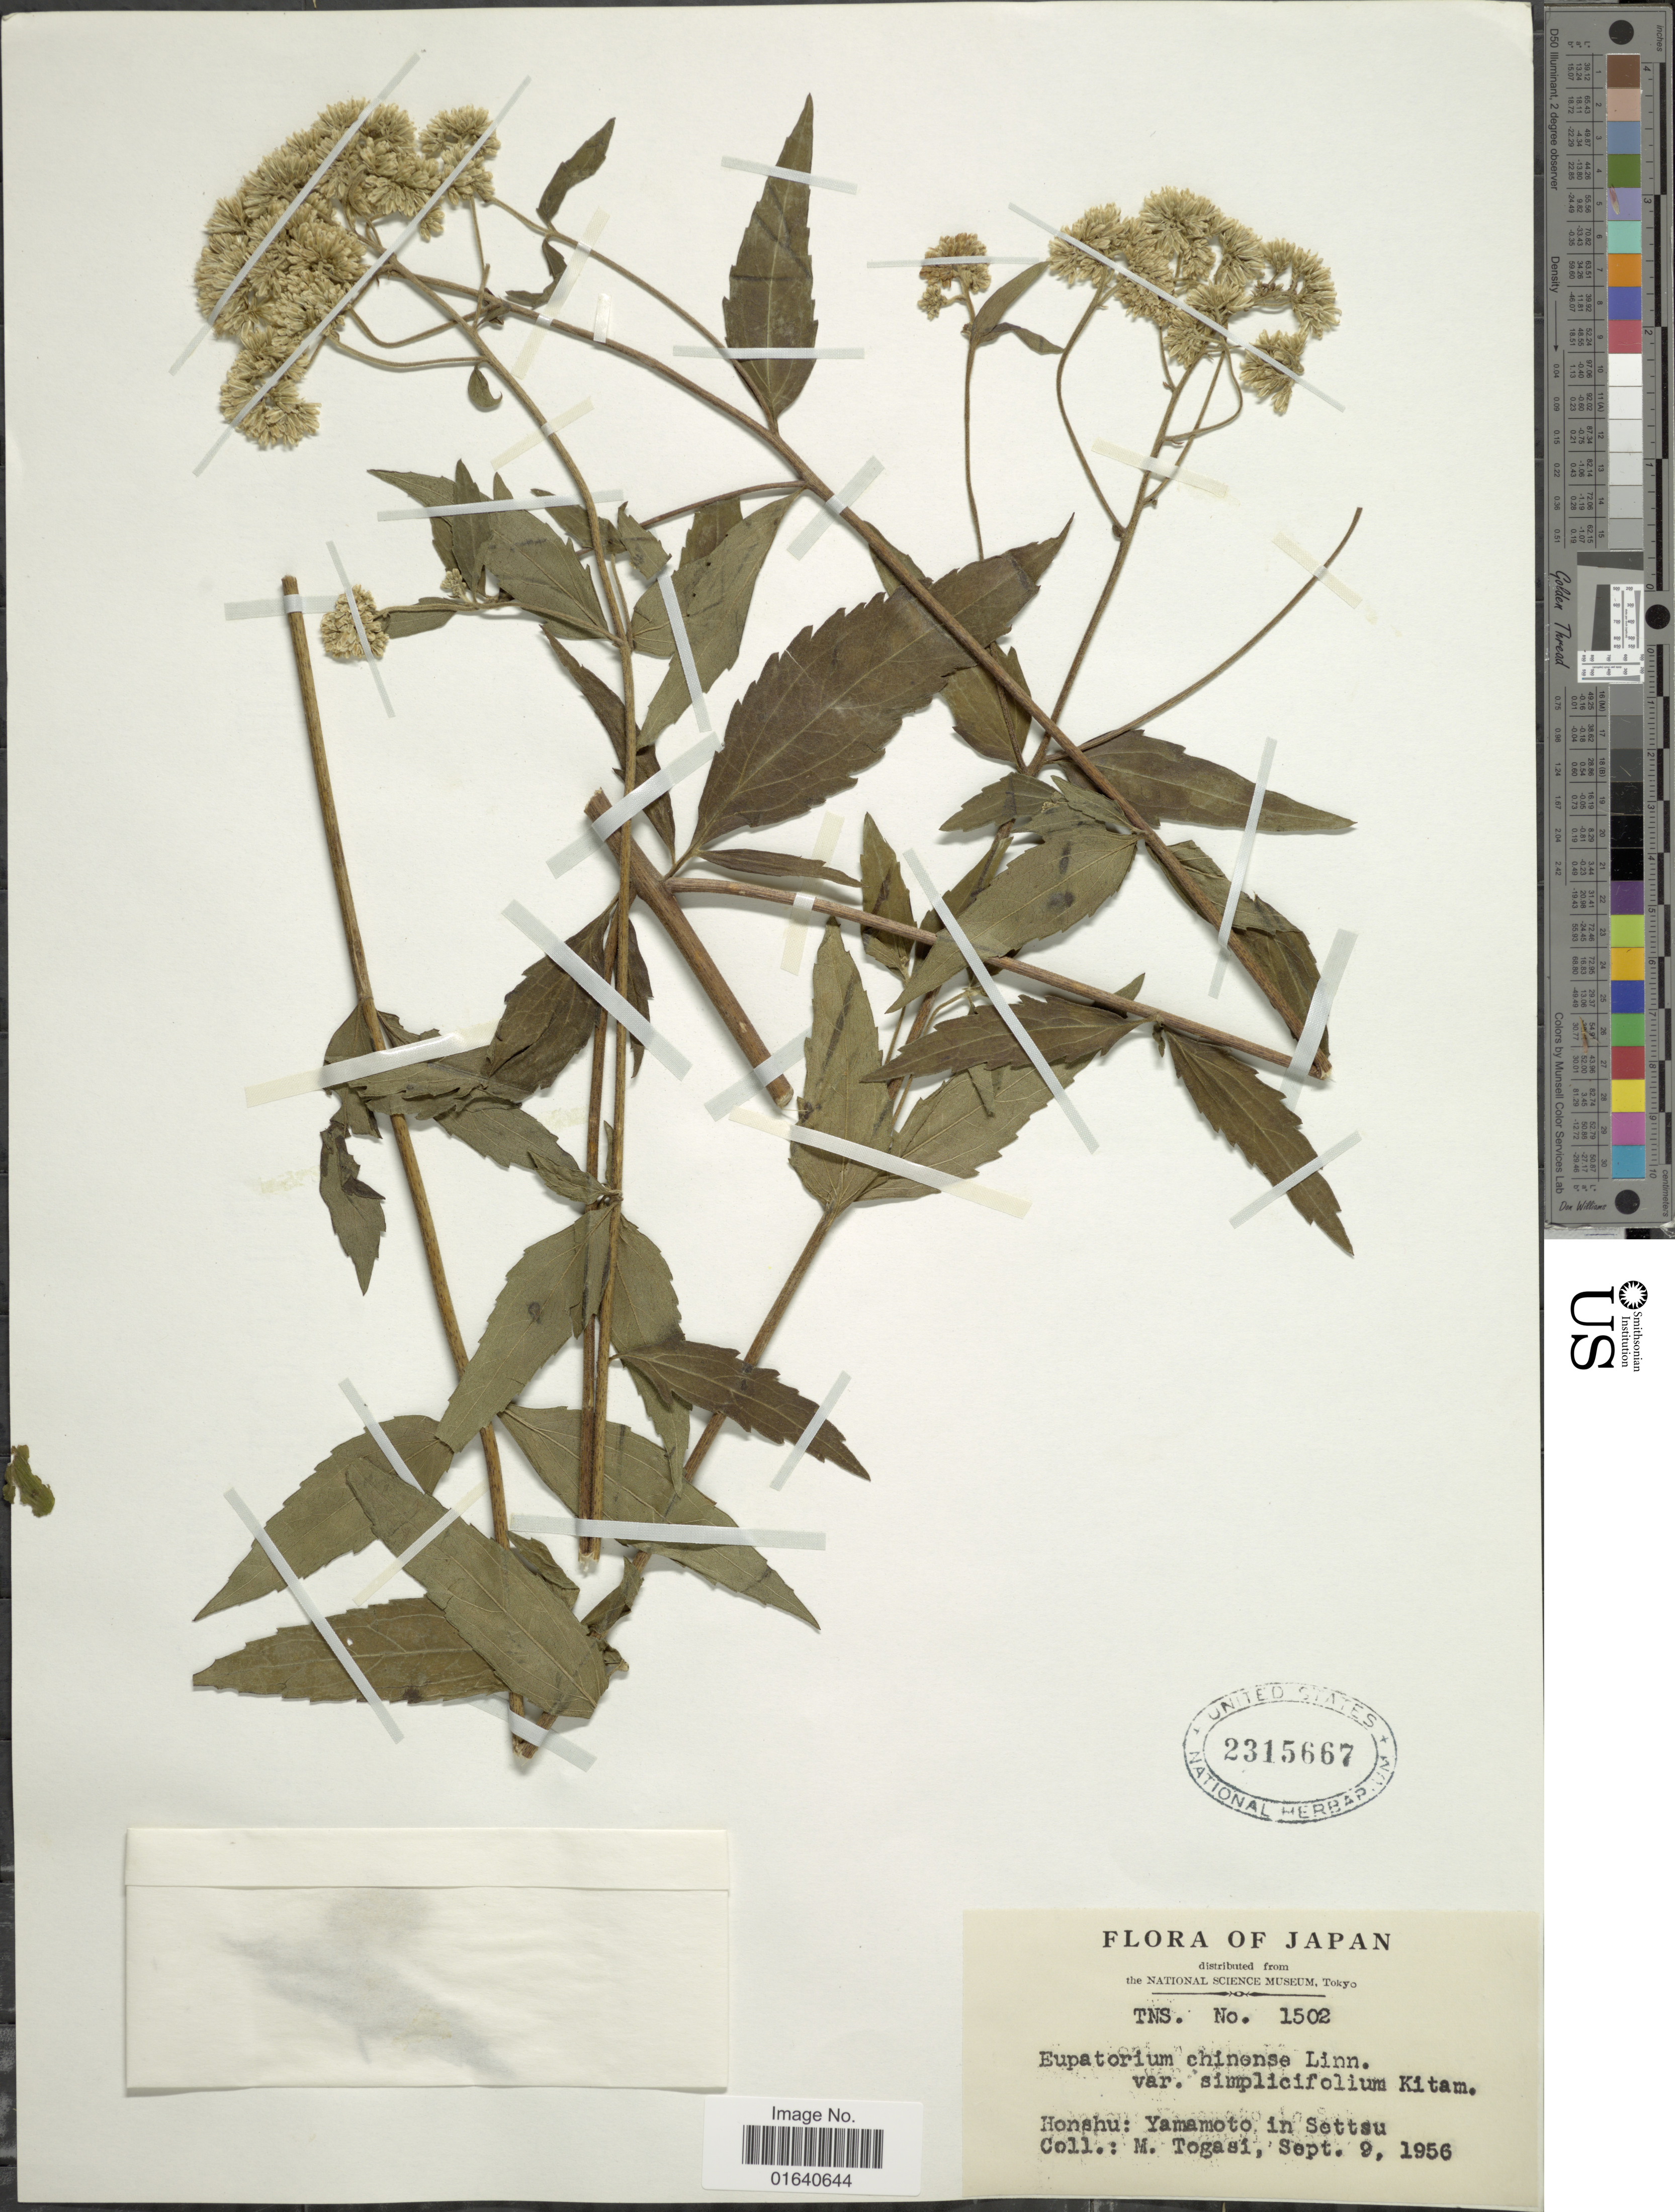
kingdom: Plantae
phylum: Tracheophyta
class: Magnoliopsida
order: Asterales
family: Asteraceae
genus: Eupatorium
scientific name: Eupatorium chinense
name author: L.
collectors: M. Togasi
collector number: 1502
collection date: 1956-09-09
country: Japan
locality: Honshu: Yamamoto in Settsu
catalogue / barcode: US 2315667